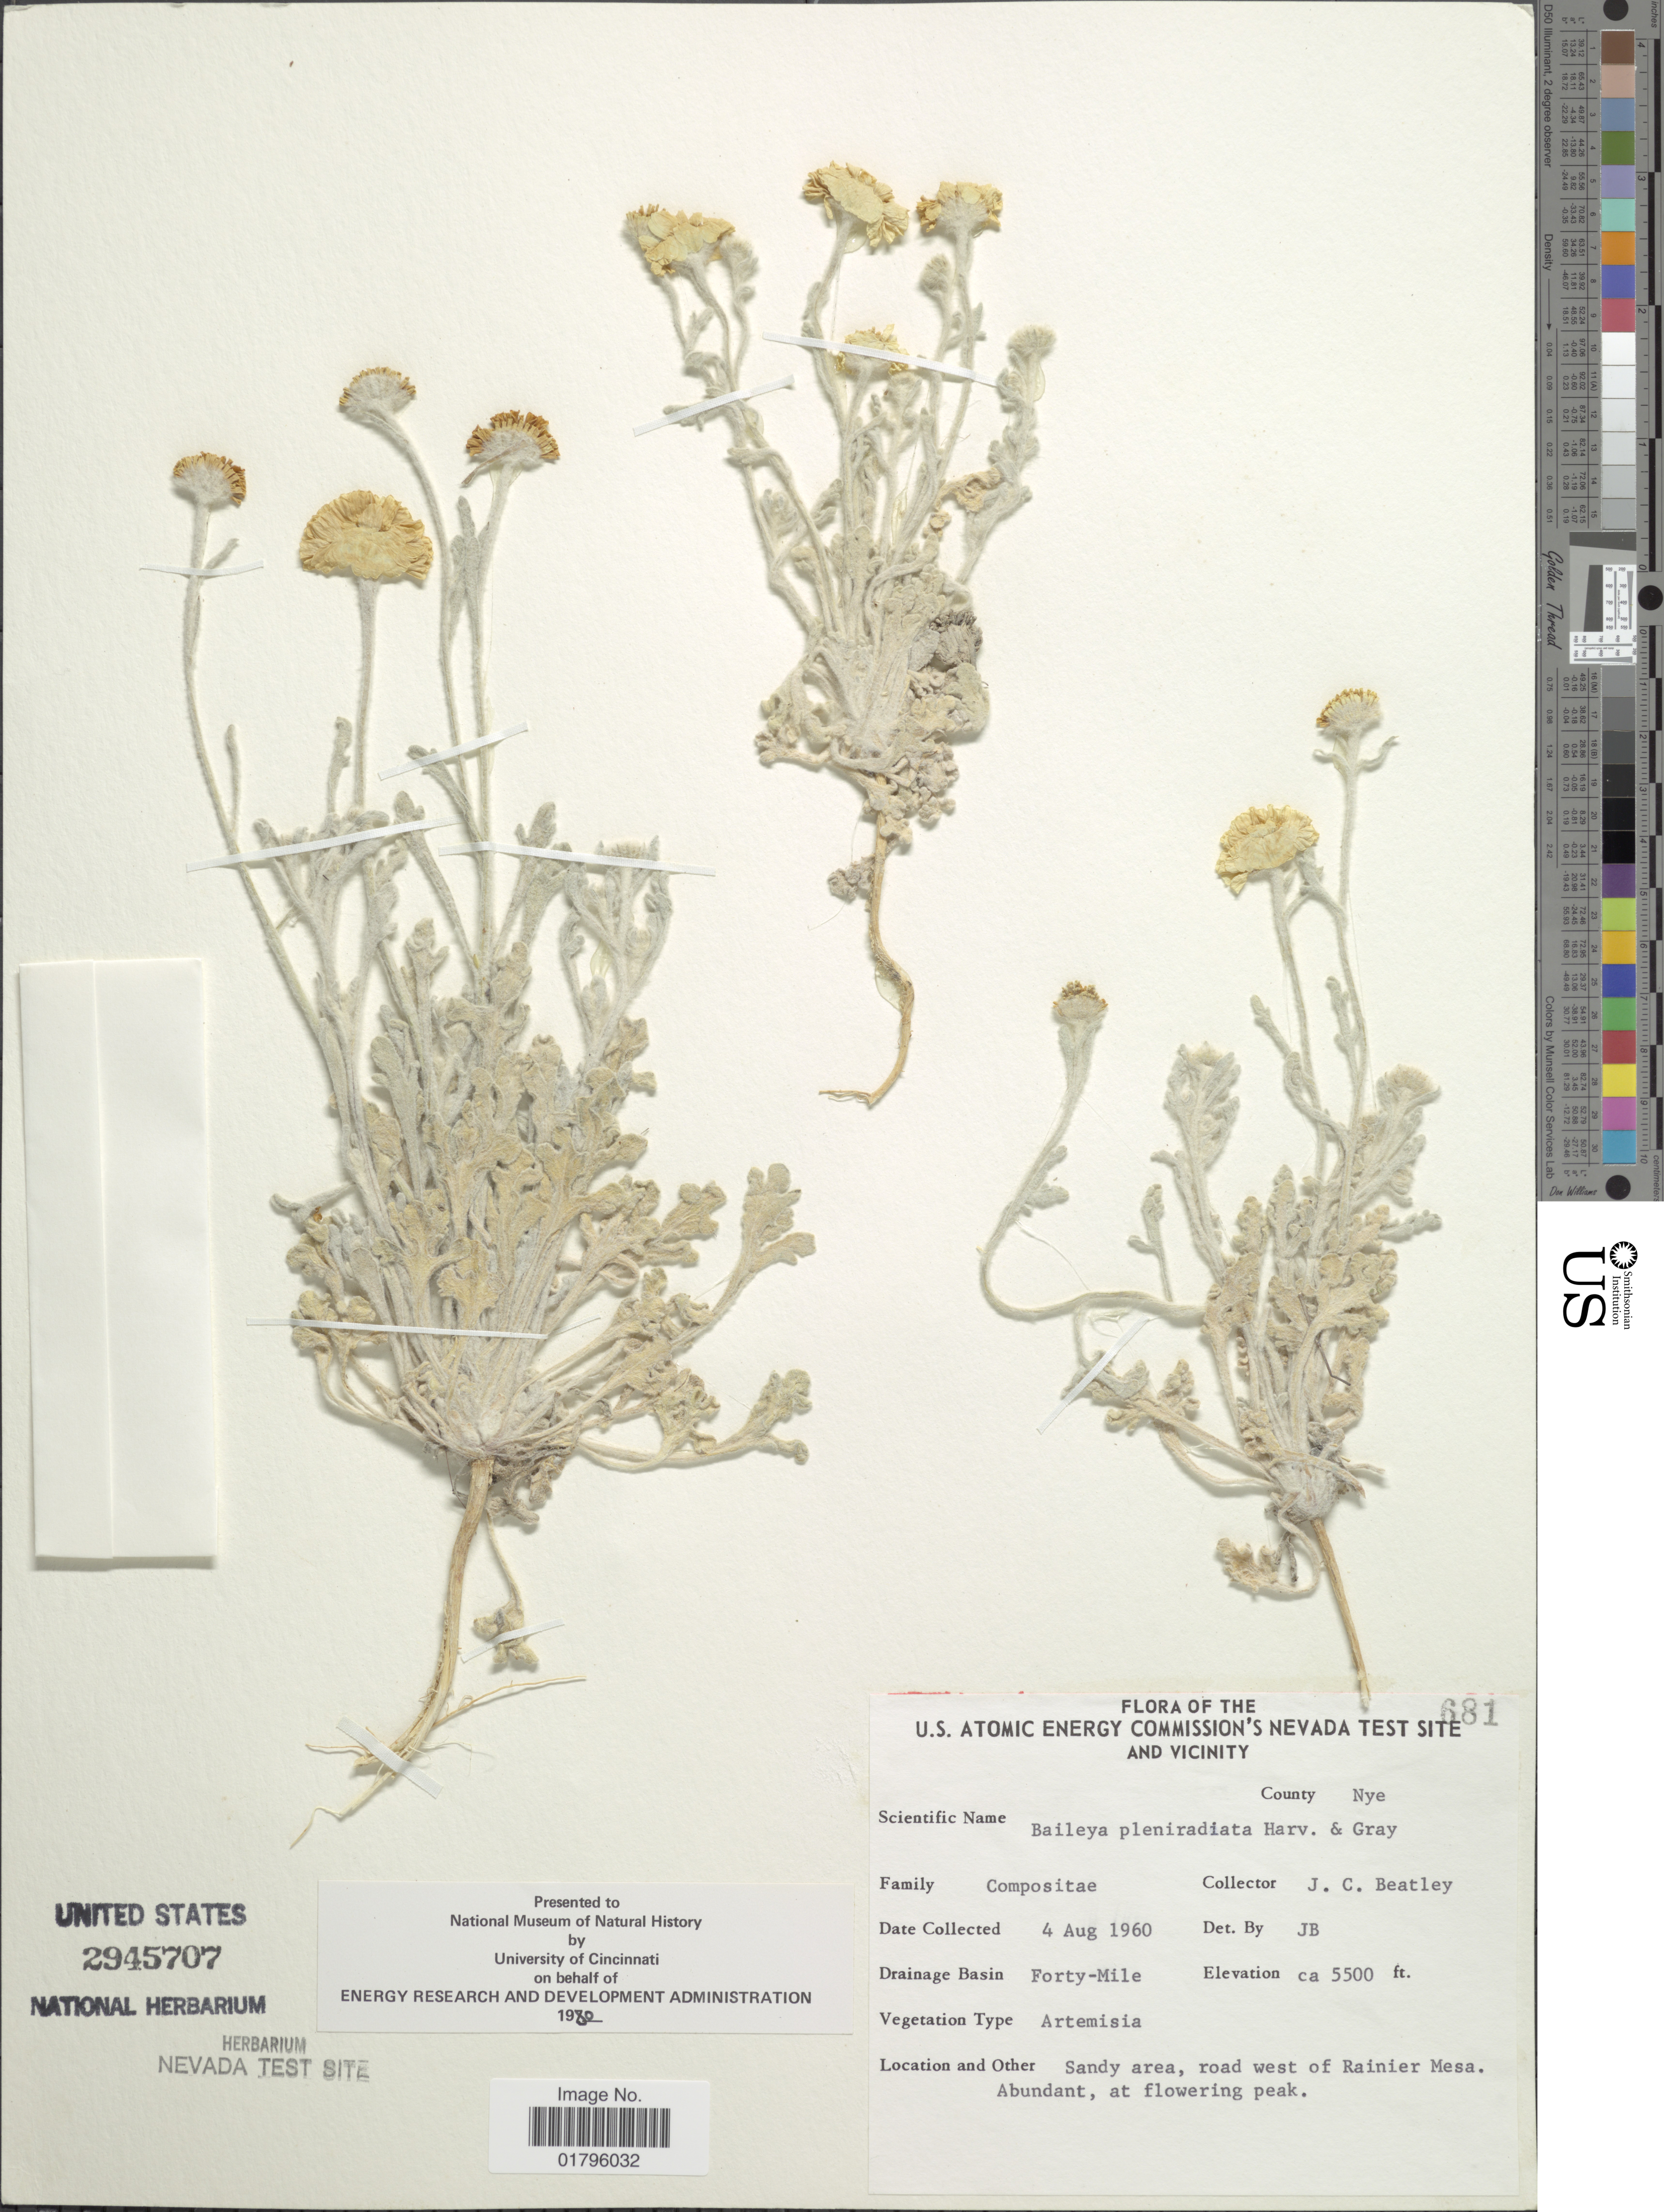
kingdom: Plantae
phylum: Tracheophyta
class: Magnoliopsida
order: Asterales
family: Asteraceae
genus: Baileya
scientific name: Baileya pleniradiata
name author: Harv. & A. Gray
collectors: J. C. Beatley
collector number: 681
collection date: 1960-08-04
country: United States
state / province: Nevada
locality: U.S. Atomic Energy Commission's Nevada Test site and Vicinity, Forty-Mile, Sandy area, road west of Rainier Mesa. County Nye.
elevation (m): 1676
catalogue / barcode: US 2945707